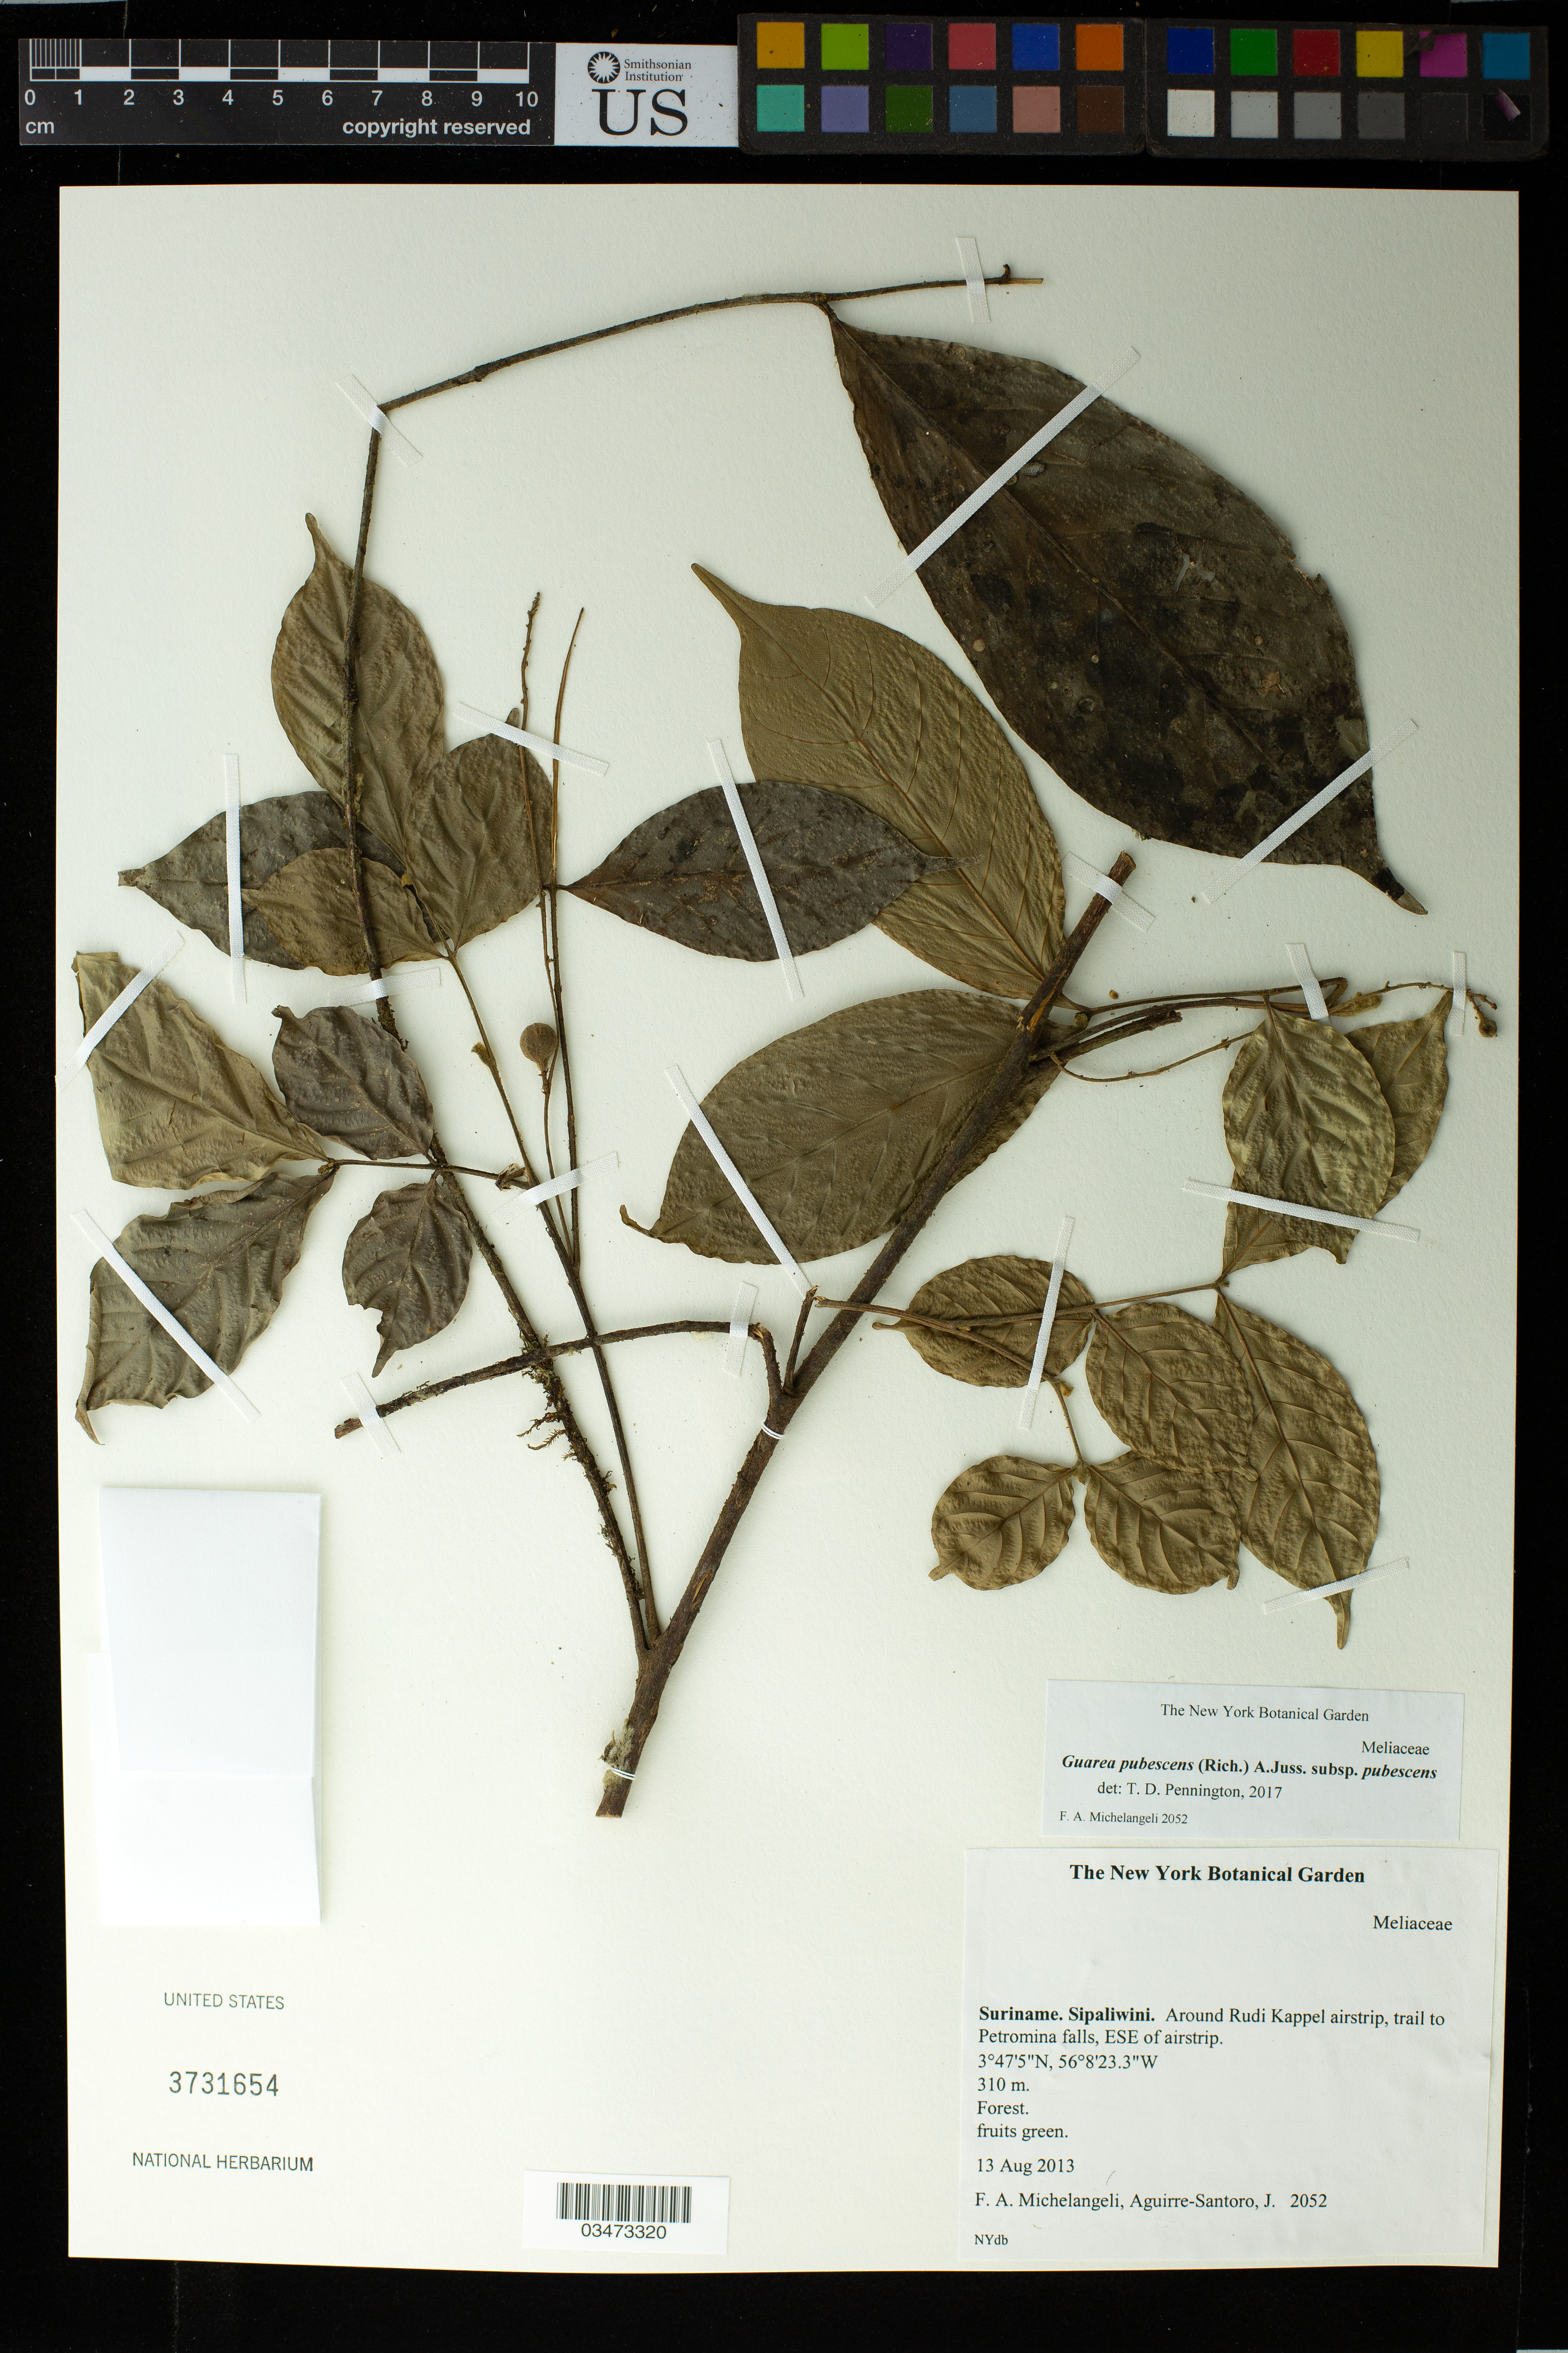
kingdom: Plantae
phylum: Tracheophyta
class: Magnoliopsida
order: Sapindales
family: Meliaceae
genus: Guarea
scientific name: Guarea pubescens subsp. pubescens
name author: (Rich.) A. Juss.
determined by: Pennington, T. D., (K)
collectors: F. A. Michelangeli & J. Aguirre-Santoro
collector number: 2052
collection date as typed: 13 Aug 2013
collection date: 2013-08-13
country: Suriname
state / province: Sipaliwini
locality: Around Rudi Kappel sirstrip. trail to Petromina falls, ESE of airstrip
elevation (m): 310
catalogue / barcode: US 3731654